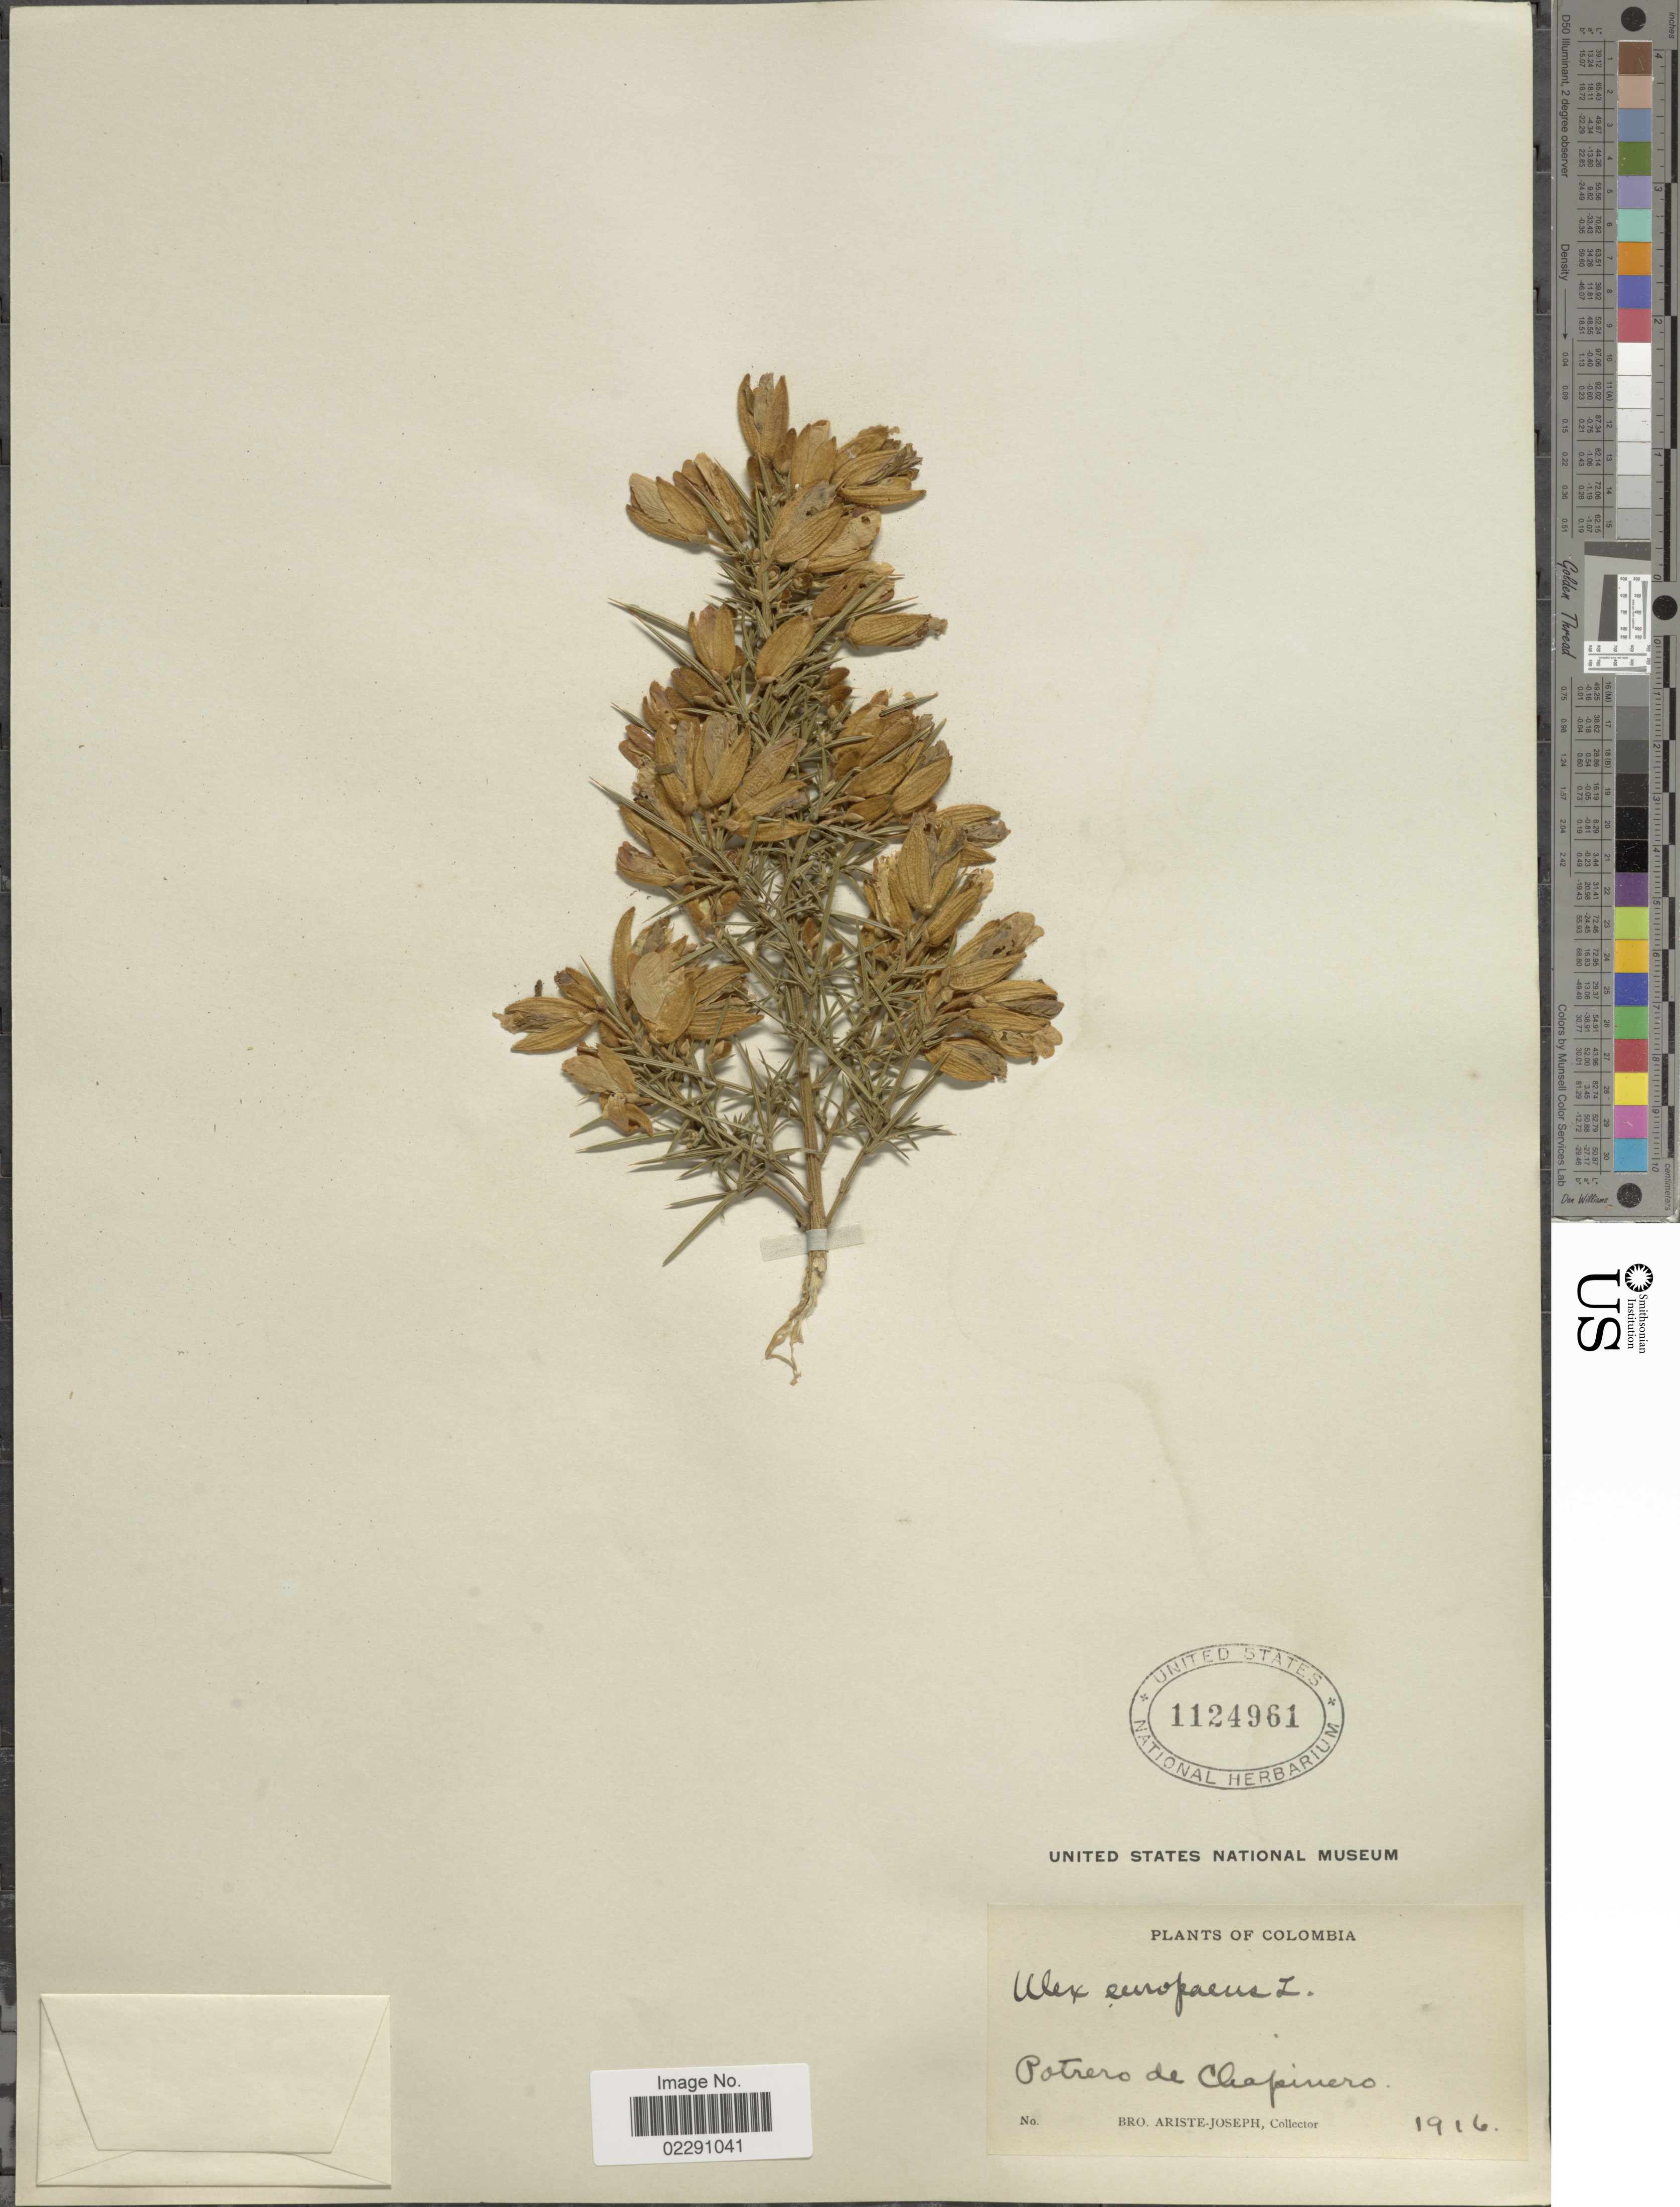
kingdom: Plantae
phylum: Tracheophyta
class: Magnoliopsida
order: Fabales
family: Fabaceae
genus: Ulex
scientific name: Ulex europaeus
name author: L.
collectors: Bro. Ariste-Joseph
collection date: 1916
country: Colombia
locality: Potrero de Chapinero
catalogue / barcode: US 1124961